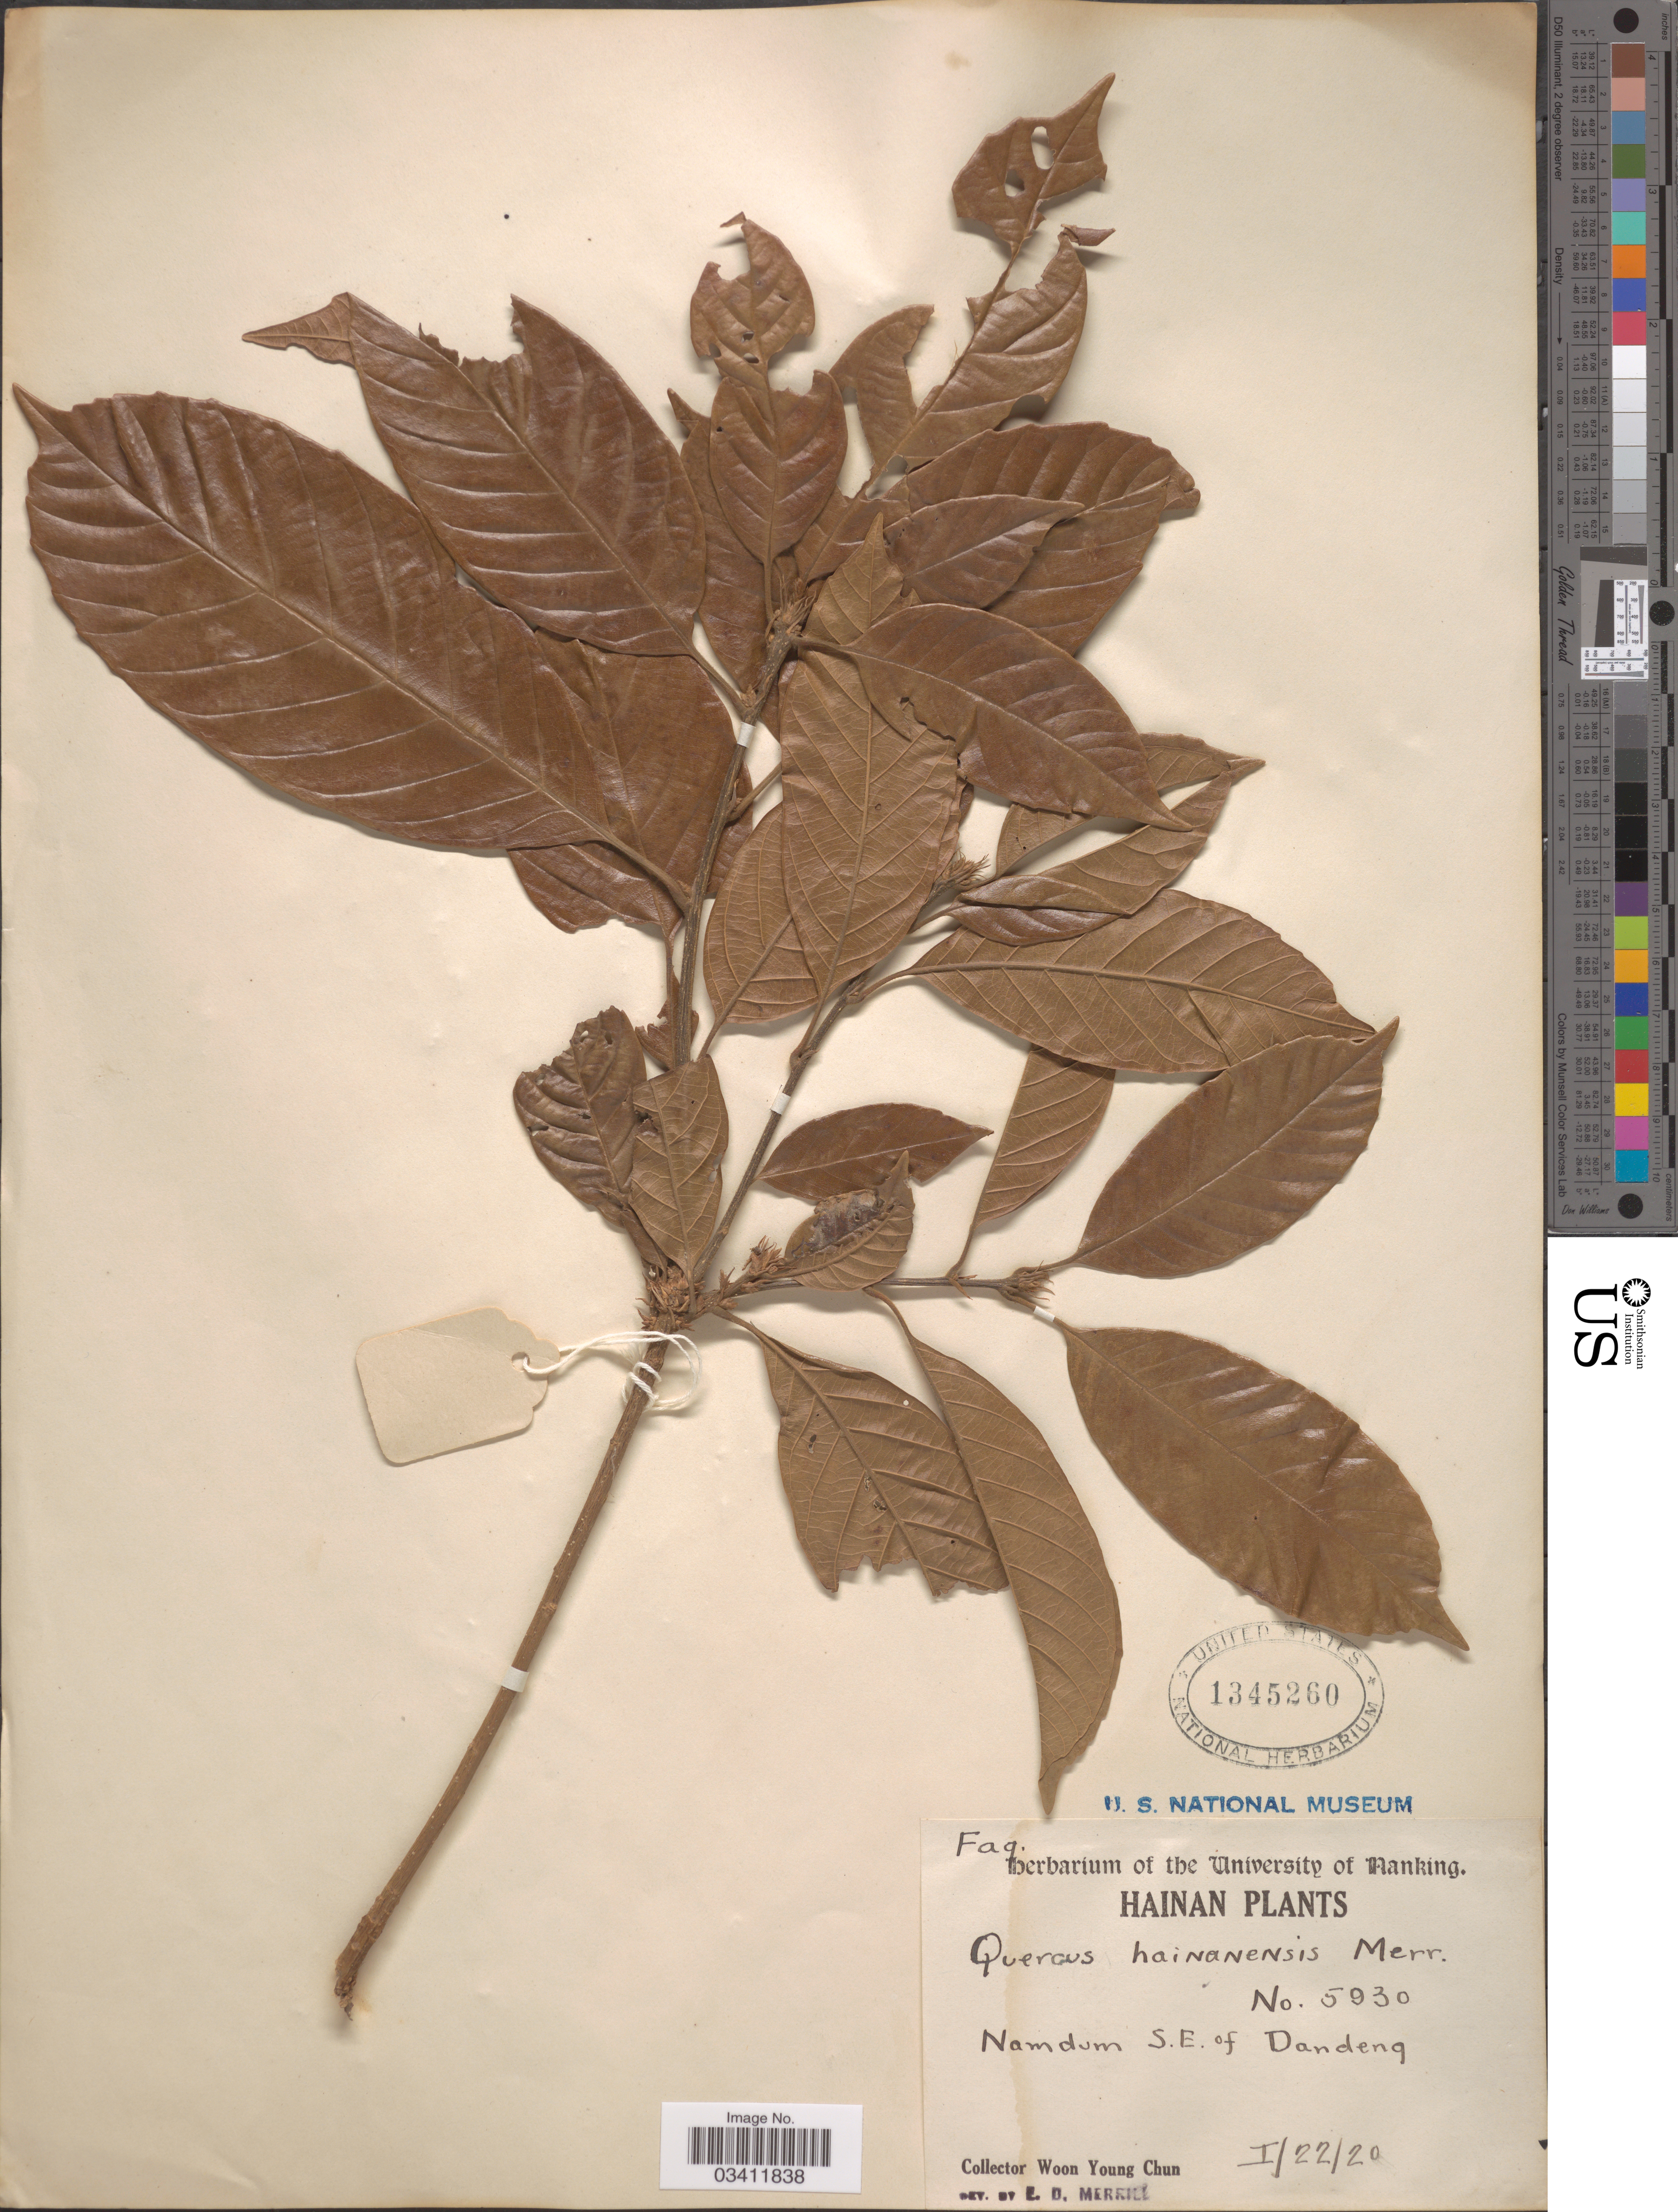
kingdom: Plantae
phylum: Tracheophyta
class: Magnoliopsida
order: Fagales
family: Fagaceae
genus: Quercus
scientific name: Quercus hainanensis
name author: Merr.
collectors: W. Y. Chun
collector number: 5930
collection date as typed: Transcribed d/m/y: 22/1/20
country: China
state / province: Hainan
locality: Namdum S.E. of Dandeng.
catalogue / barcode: US 1345260